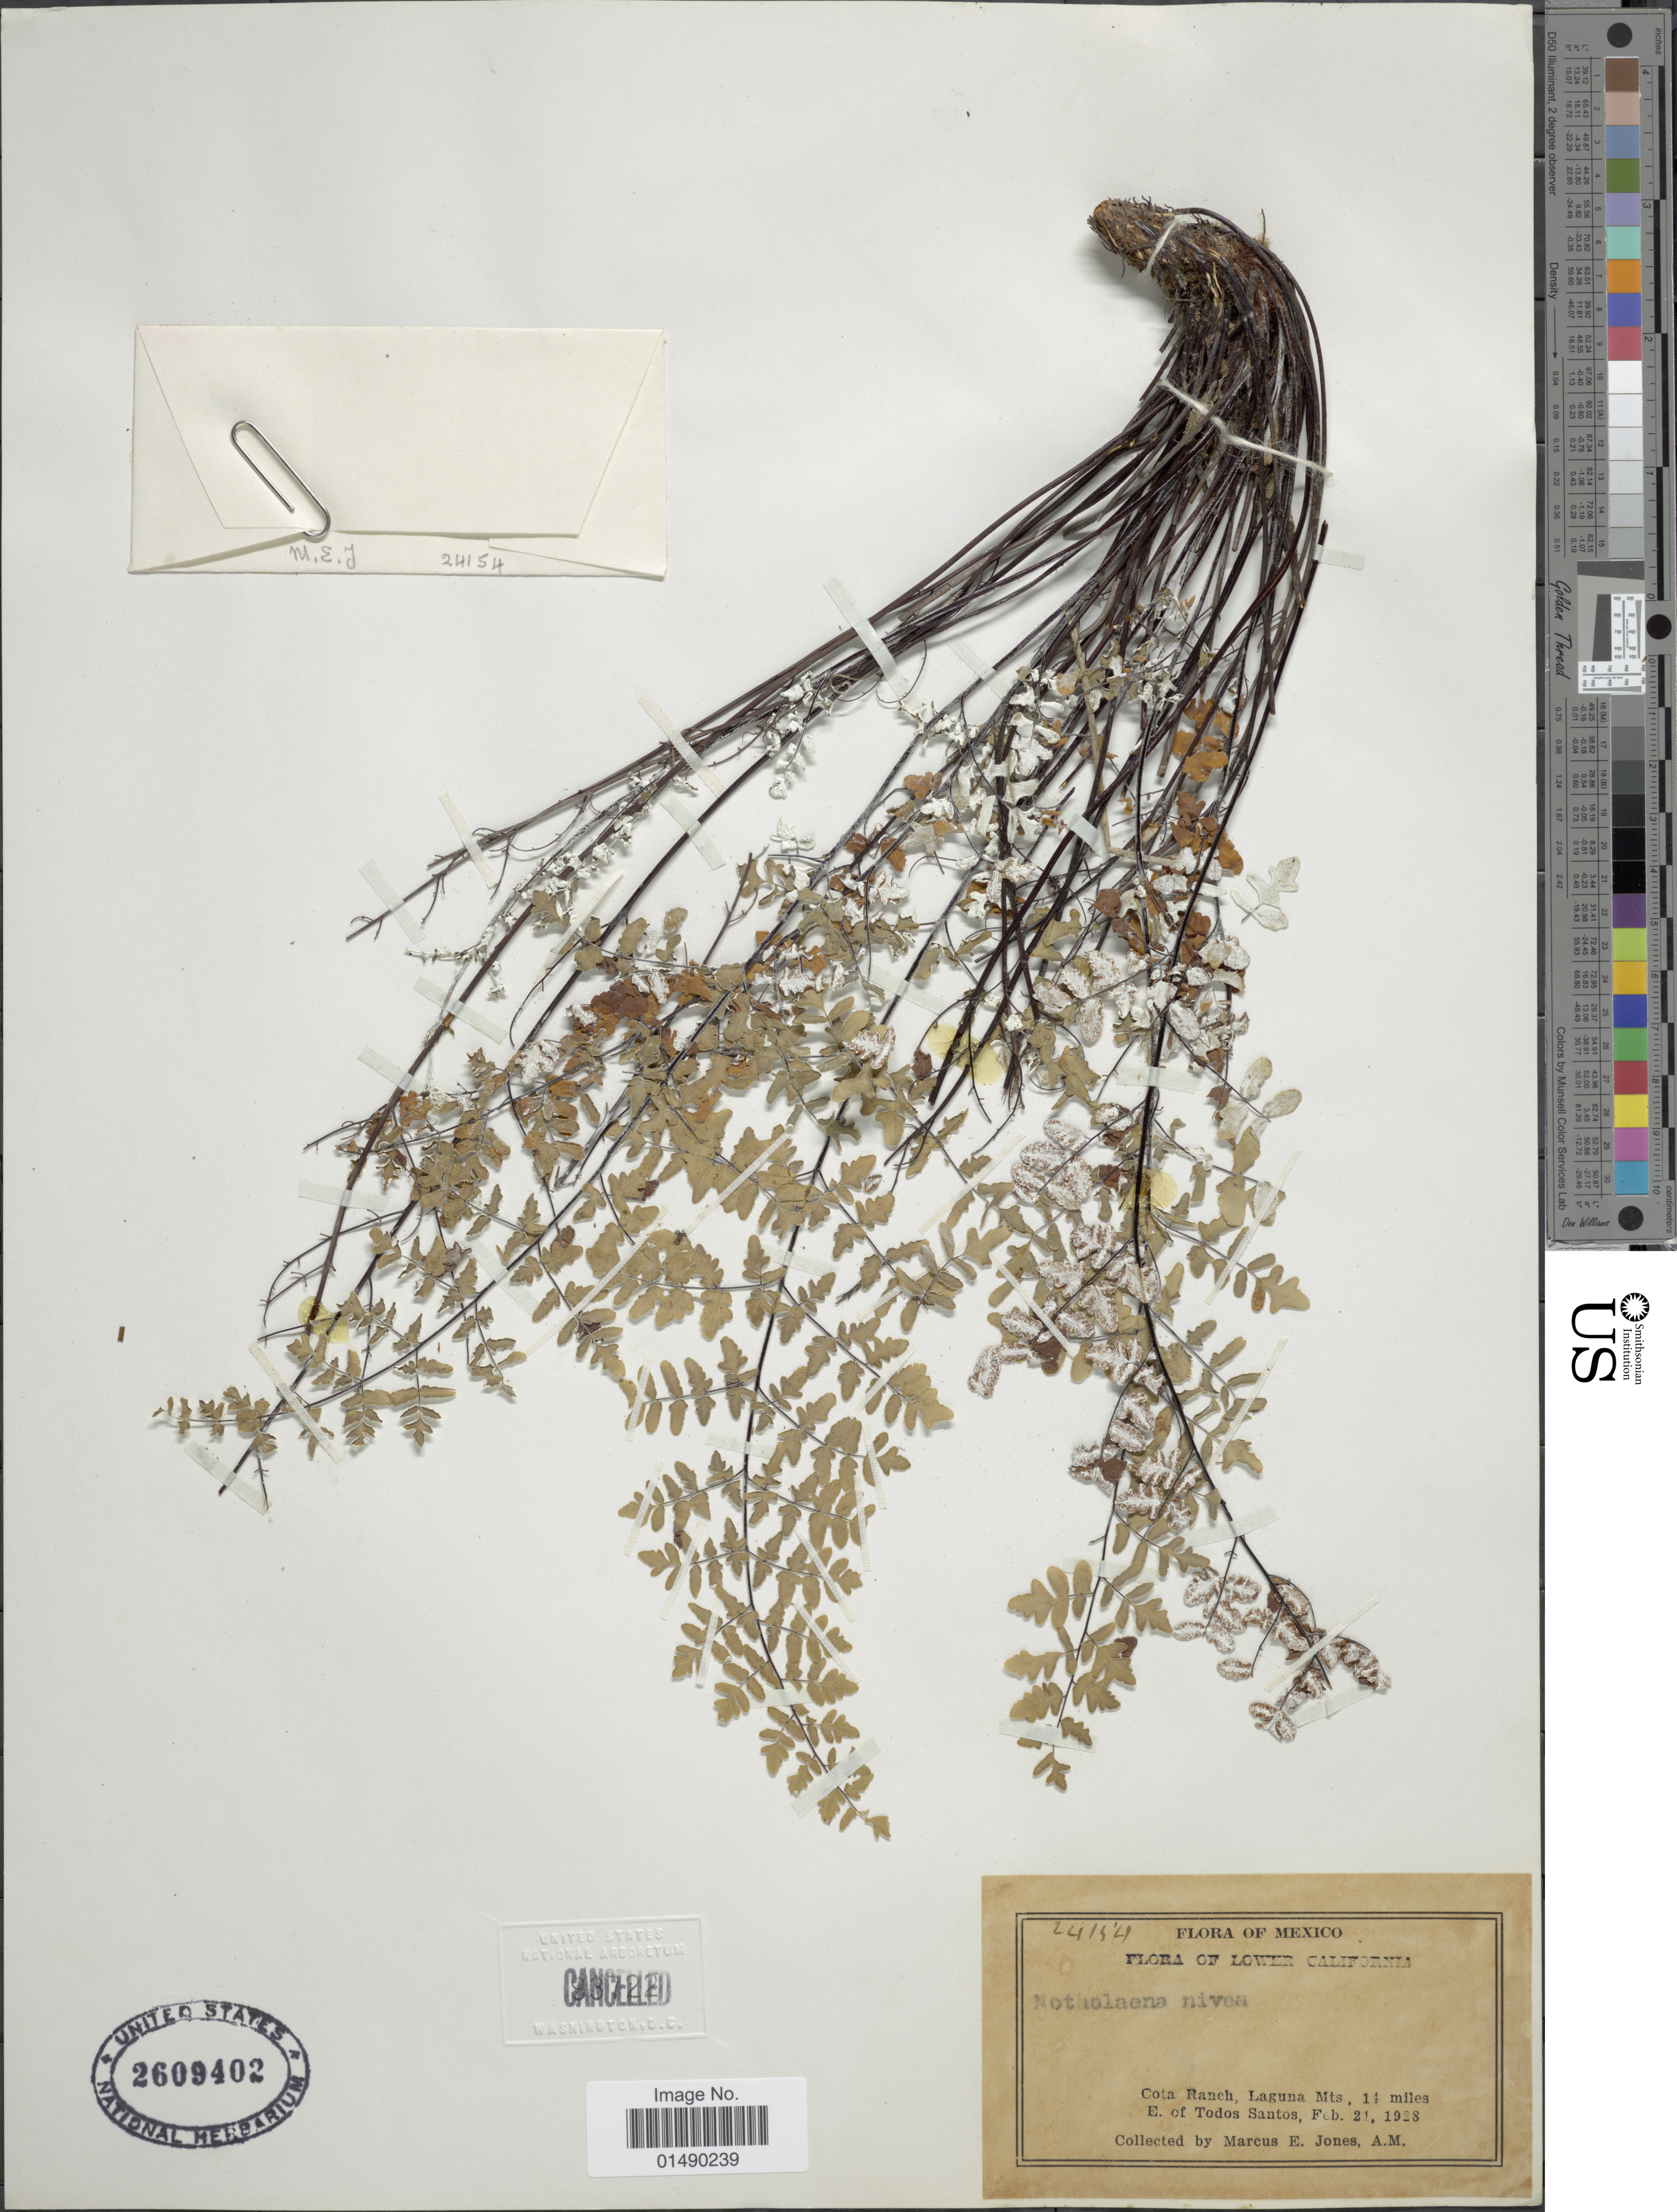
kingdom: Plantae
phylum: Tracheophyta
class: Polypodiopsida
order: Polypodiales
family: Pteridaceae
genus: Argyrochosma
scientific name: Argyrochosma peninsularis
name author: (Maxon & Weath.) Windham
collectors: M. E. Jones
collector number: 24154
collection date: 1928-02-21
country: Mexico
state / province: Baja California Sur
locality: Mexico, Lower California, Cota Ranch, Laguna Mts. , 14 miles E. of Todos Santos.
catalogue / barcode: US 2609402